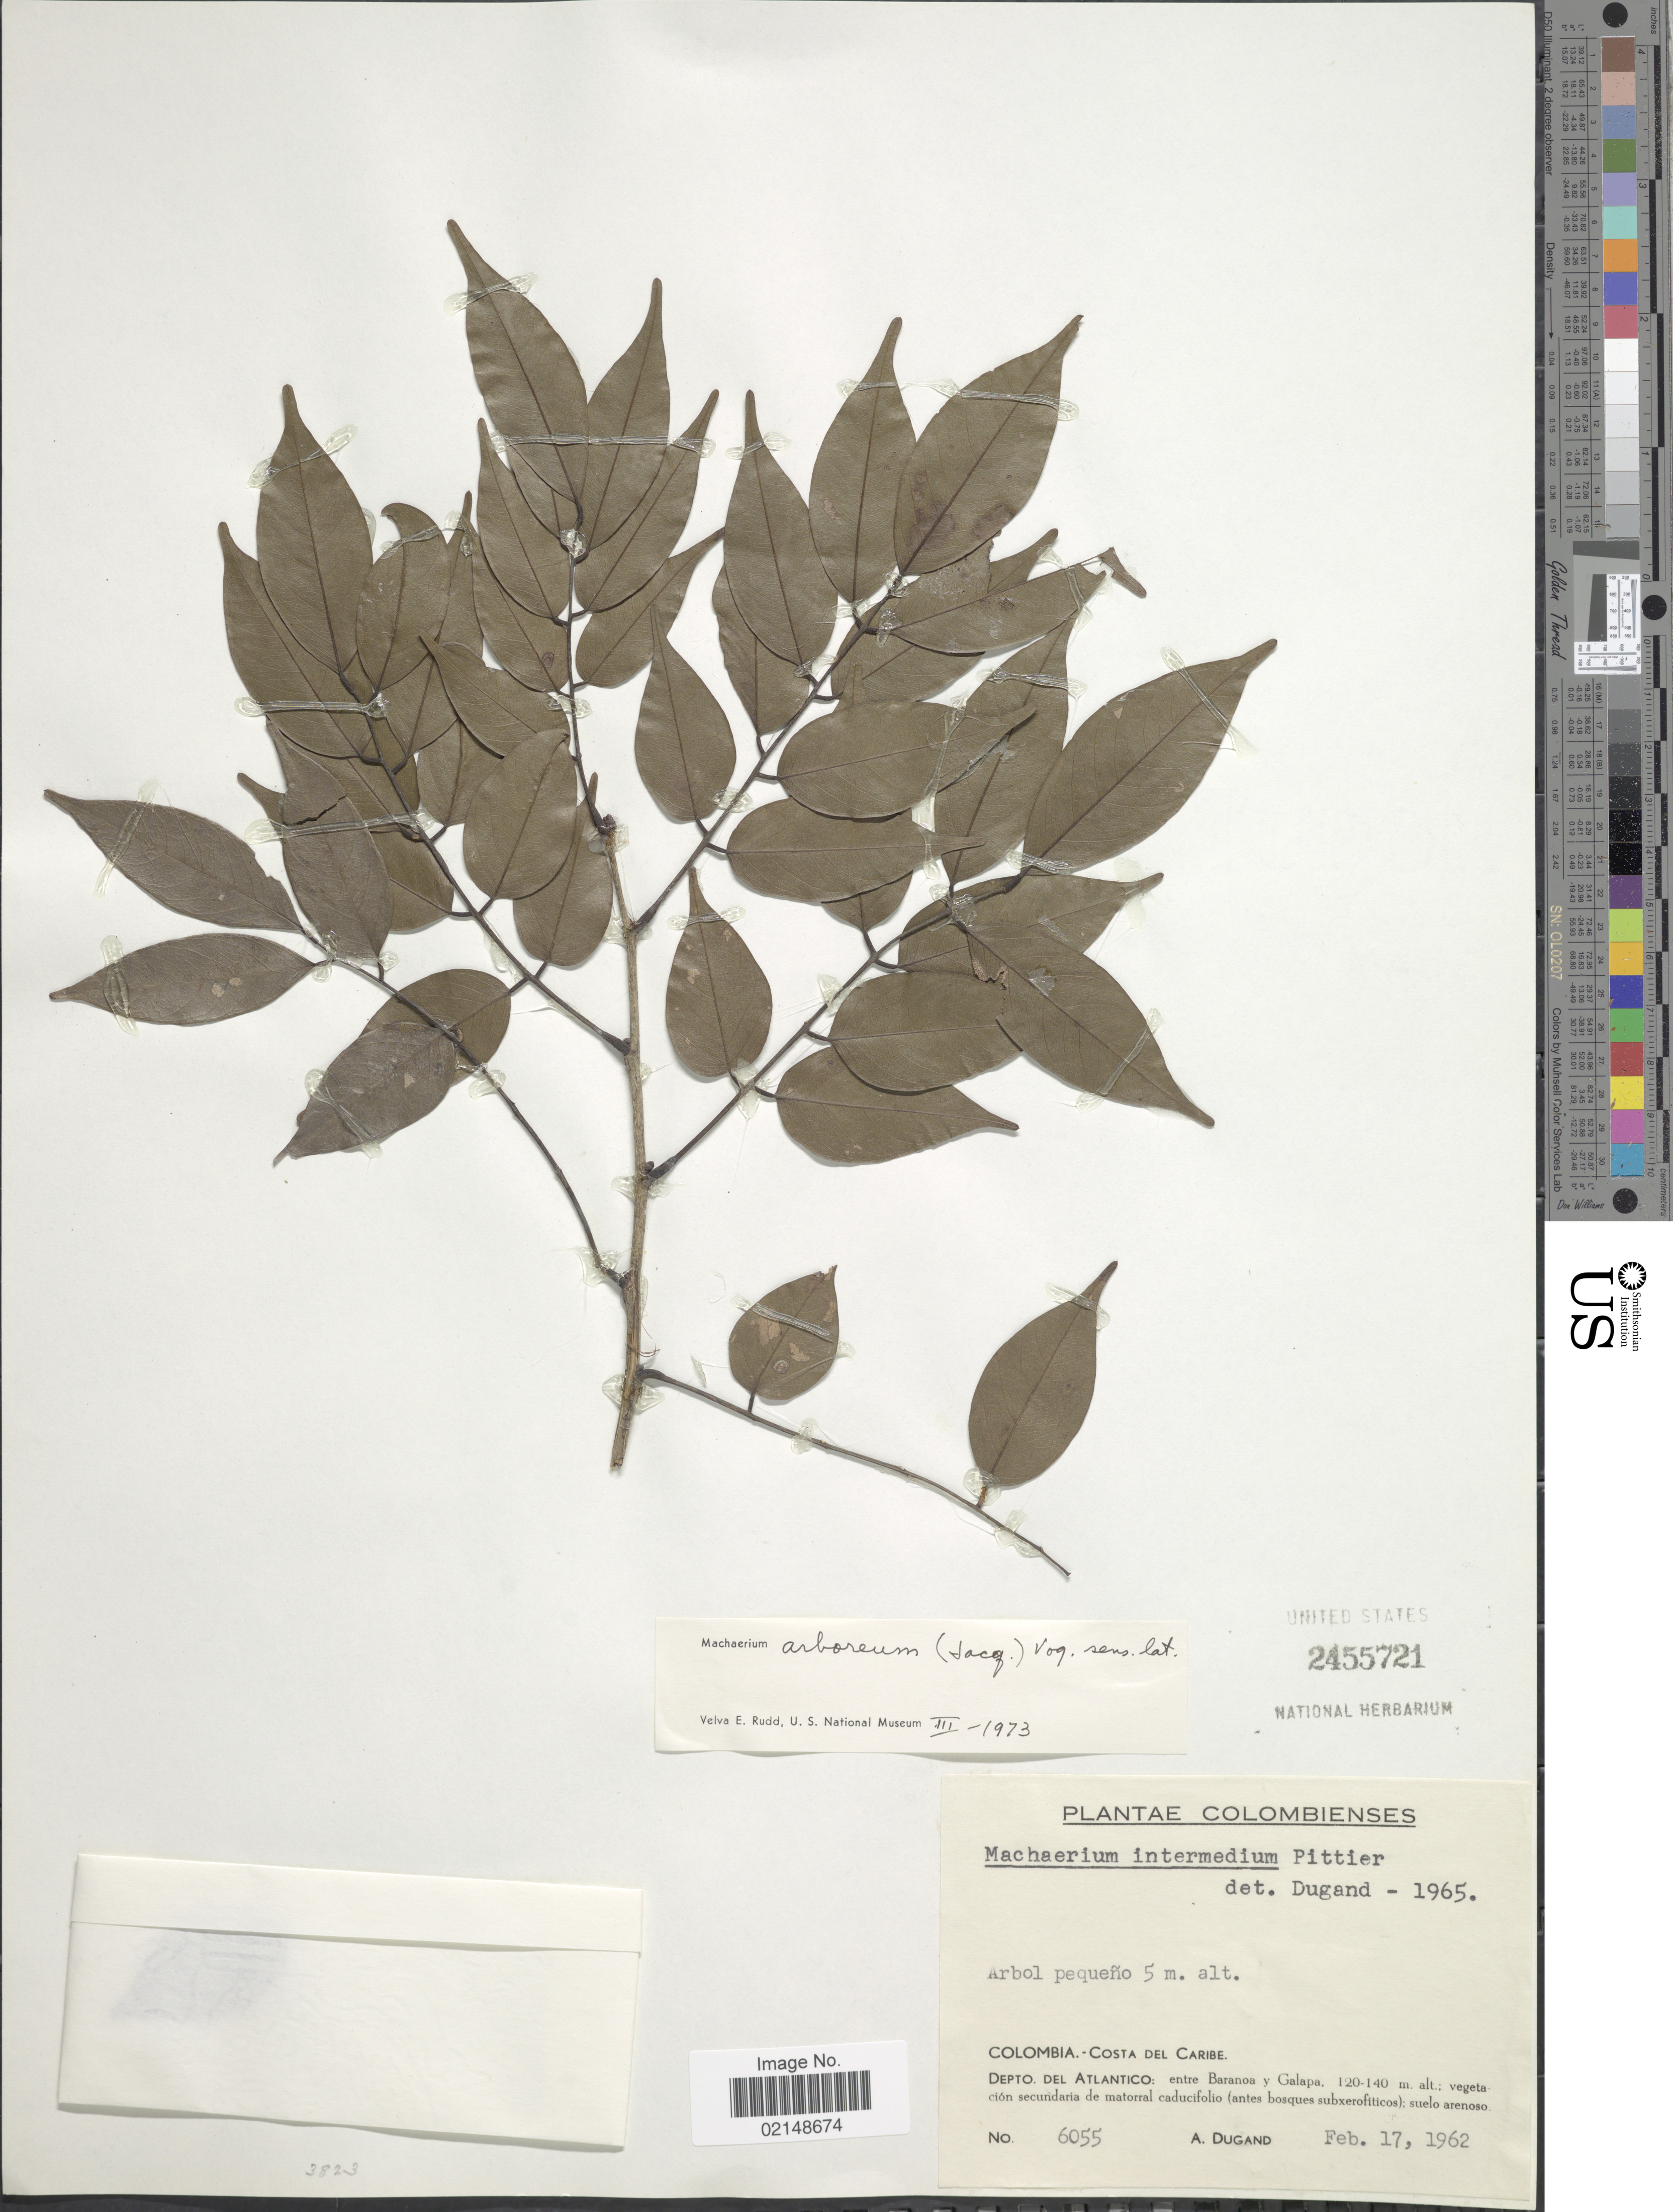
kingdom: Plantae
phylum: Tracheophyta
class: Magnoliopsida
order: Fabales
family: Fabaceae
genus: Machaerium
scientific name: Machaerium arboreum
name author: (Jacq.) Benth.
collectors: A. Dugand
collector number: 6055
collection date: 1962-02-17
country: Colombia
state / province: Atlántico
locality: Costa del Caribe, entre Baranoa y Galapa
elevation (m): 120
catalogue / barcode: US 2455721